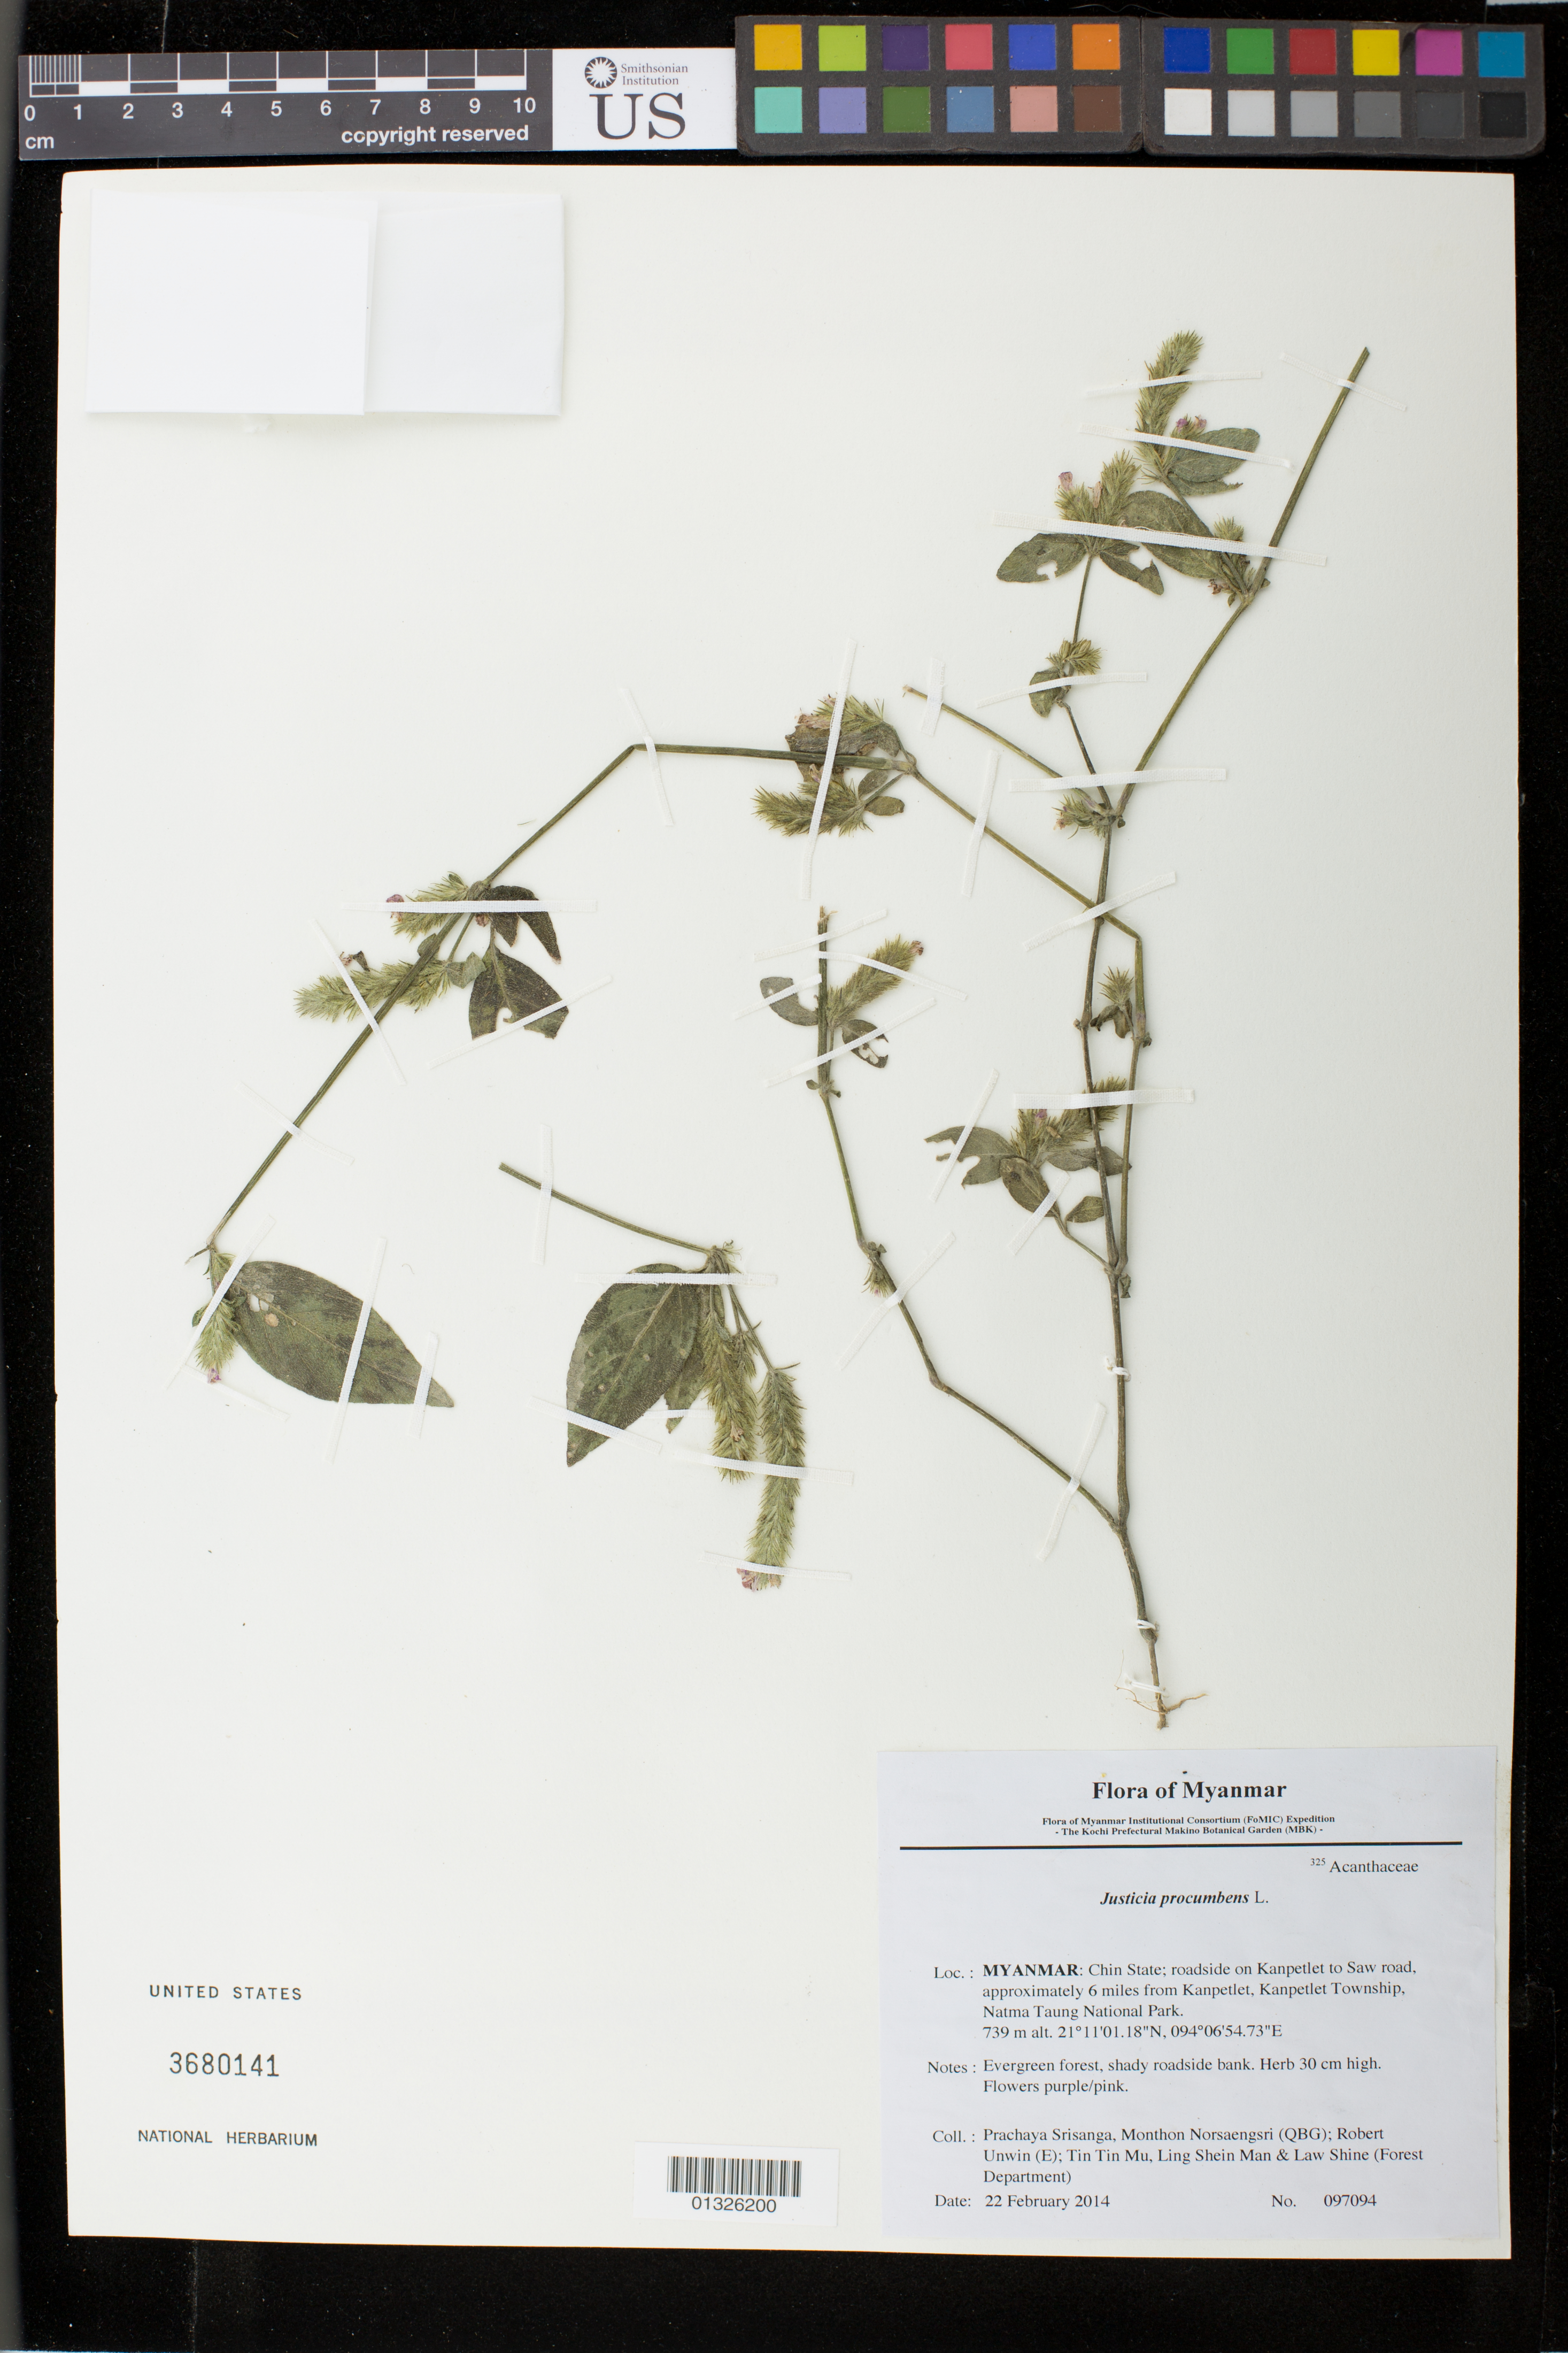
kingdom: Plantae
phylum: Tracheophyta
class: Magnoliopsida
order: Lamiales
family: Acanthaceae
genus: Justicia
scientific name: Justicia procumbens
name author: L.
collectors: P. Srisanga, M. Norsaengsri, R. Unwin, Tin Tin Mu, Ling Shein Man & L. Shine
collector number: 97094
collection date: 2014-02-22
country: Myanmar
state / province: Chin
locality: Roadside on Kanpetlet to Saw road, approximately 6 miles from Kanpetlet, Kanpetlet Township, Natma Taung National Park.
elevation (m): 739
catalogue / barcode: US 3680141